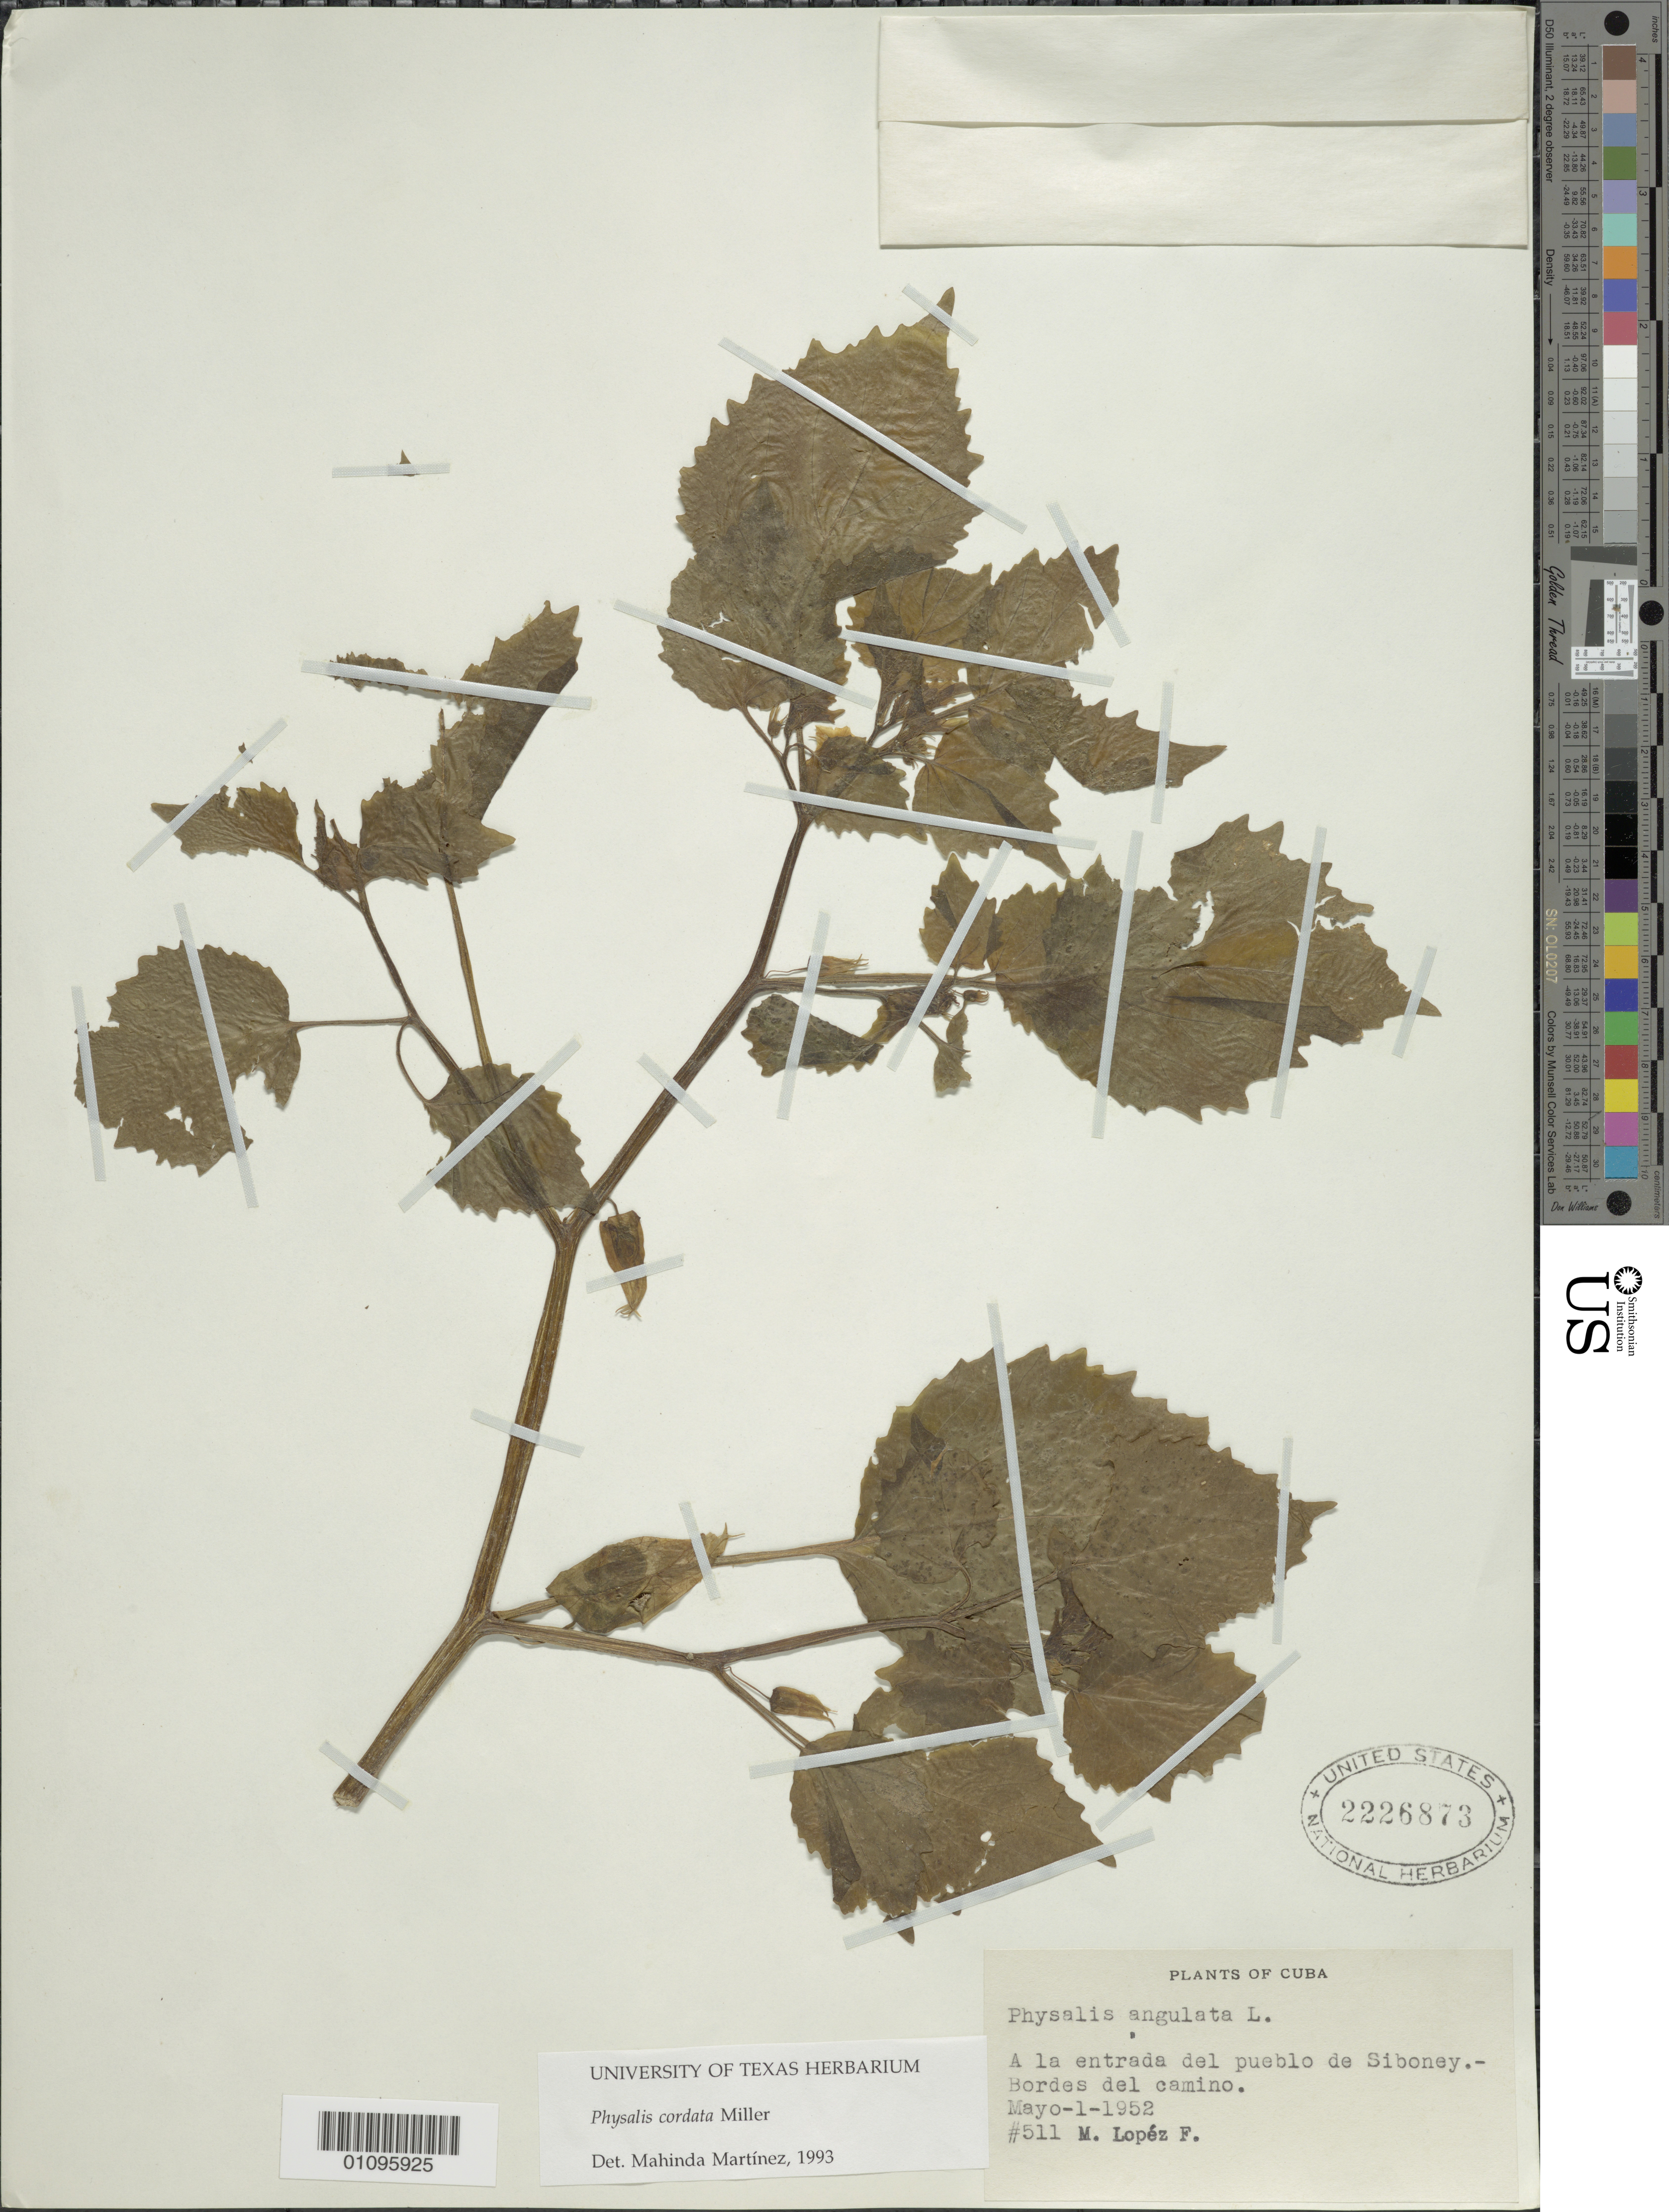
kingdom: Plantae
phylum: Tracheophyta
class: Magnoliopsida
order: Solanales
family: Solanaceae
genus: Physalis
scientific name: Physalis cordata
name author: Mill.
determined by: Martinez, M.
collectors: M. López Figueiras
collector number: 511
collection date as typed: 01 May 1952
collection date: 1952-05-01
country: Cuba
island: Cuba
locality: Siboney, a la entrade del pueblo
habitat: Bordes de camino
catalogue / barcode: US 2226873